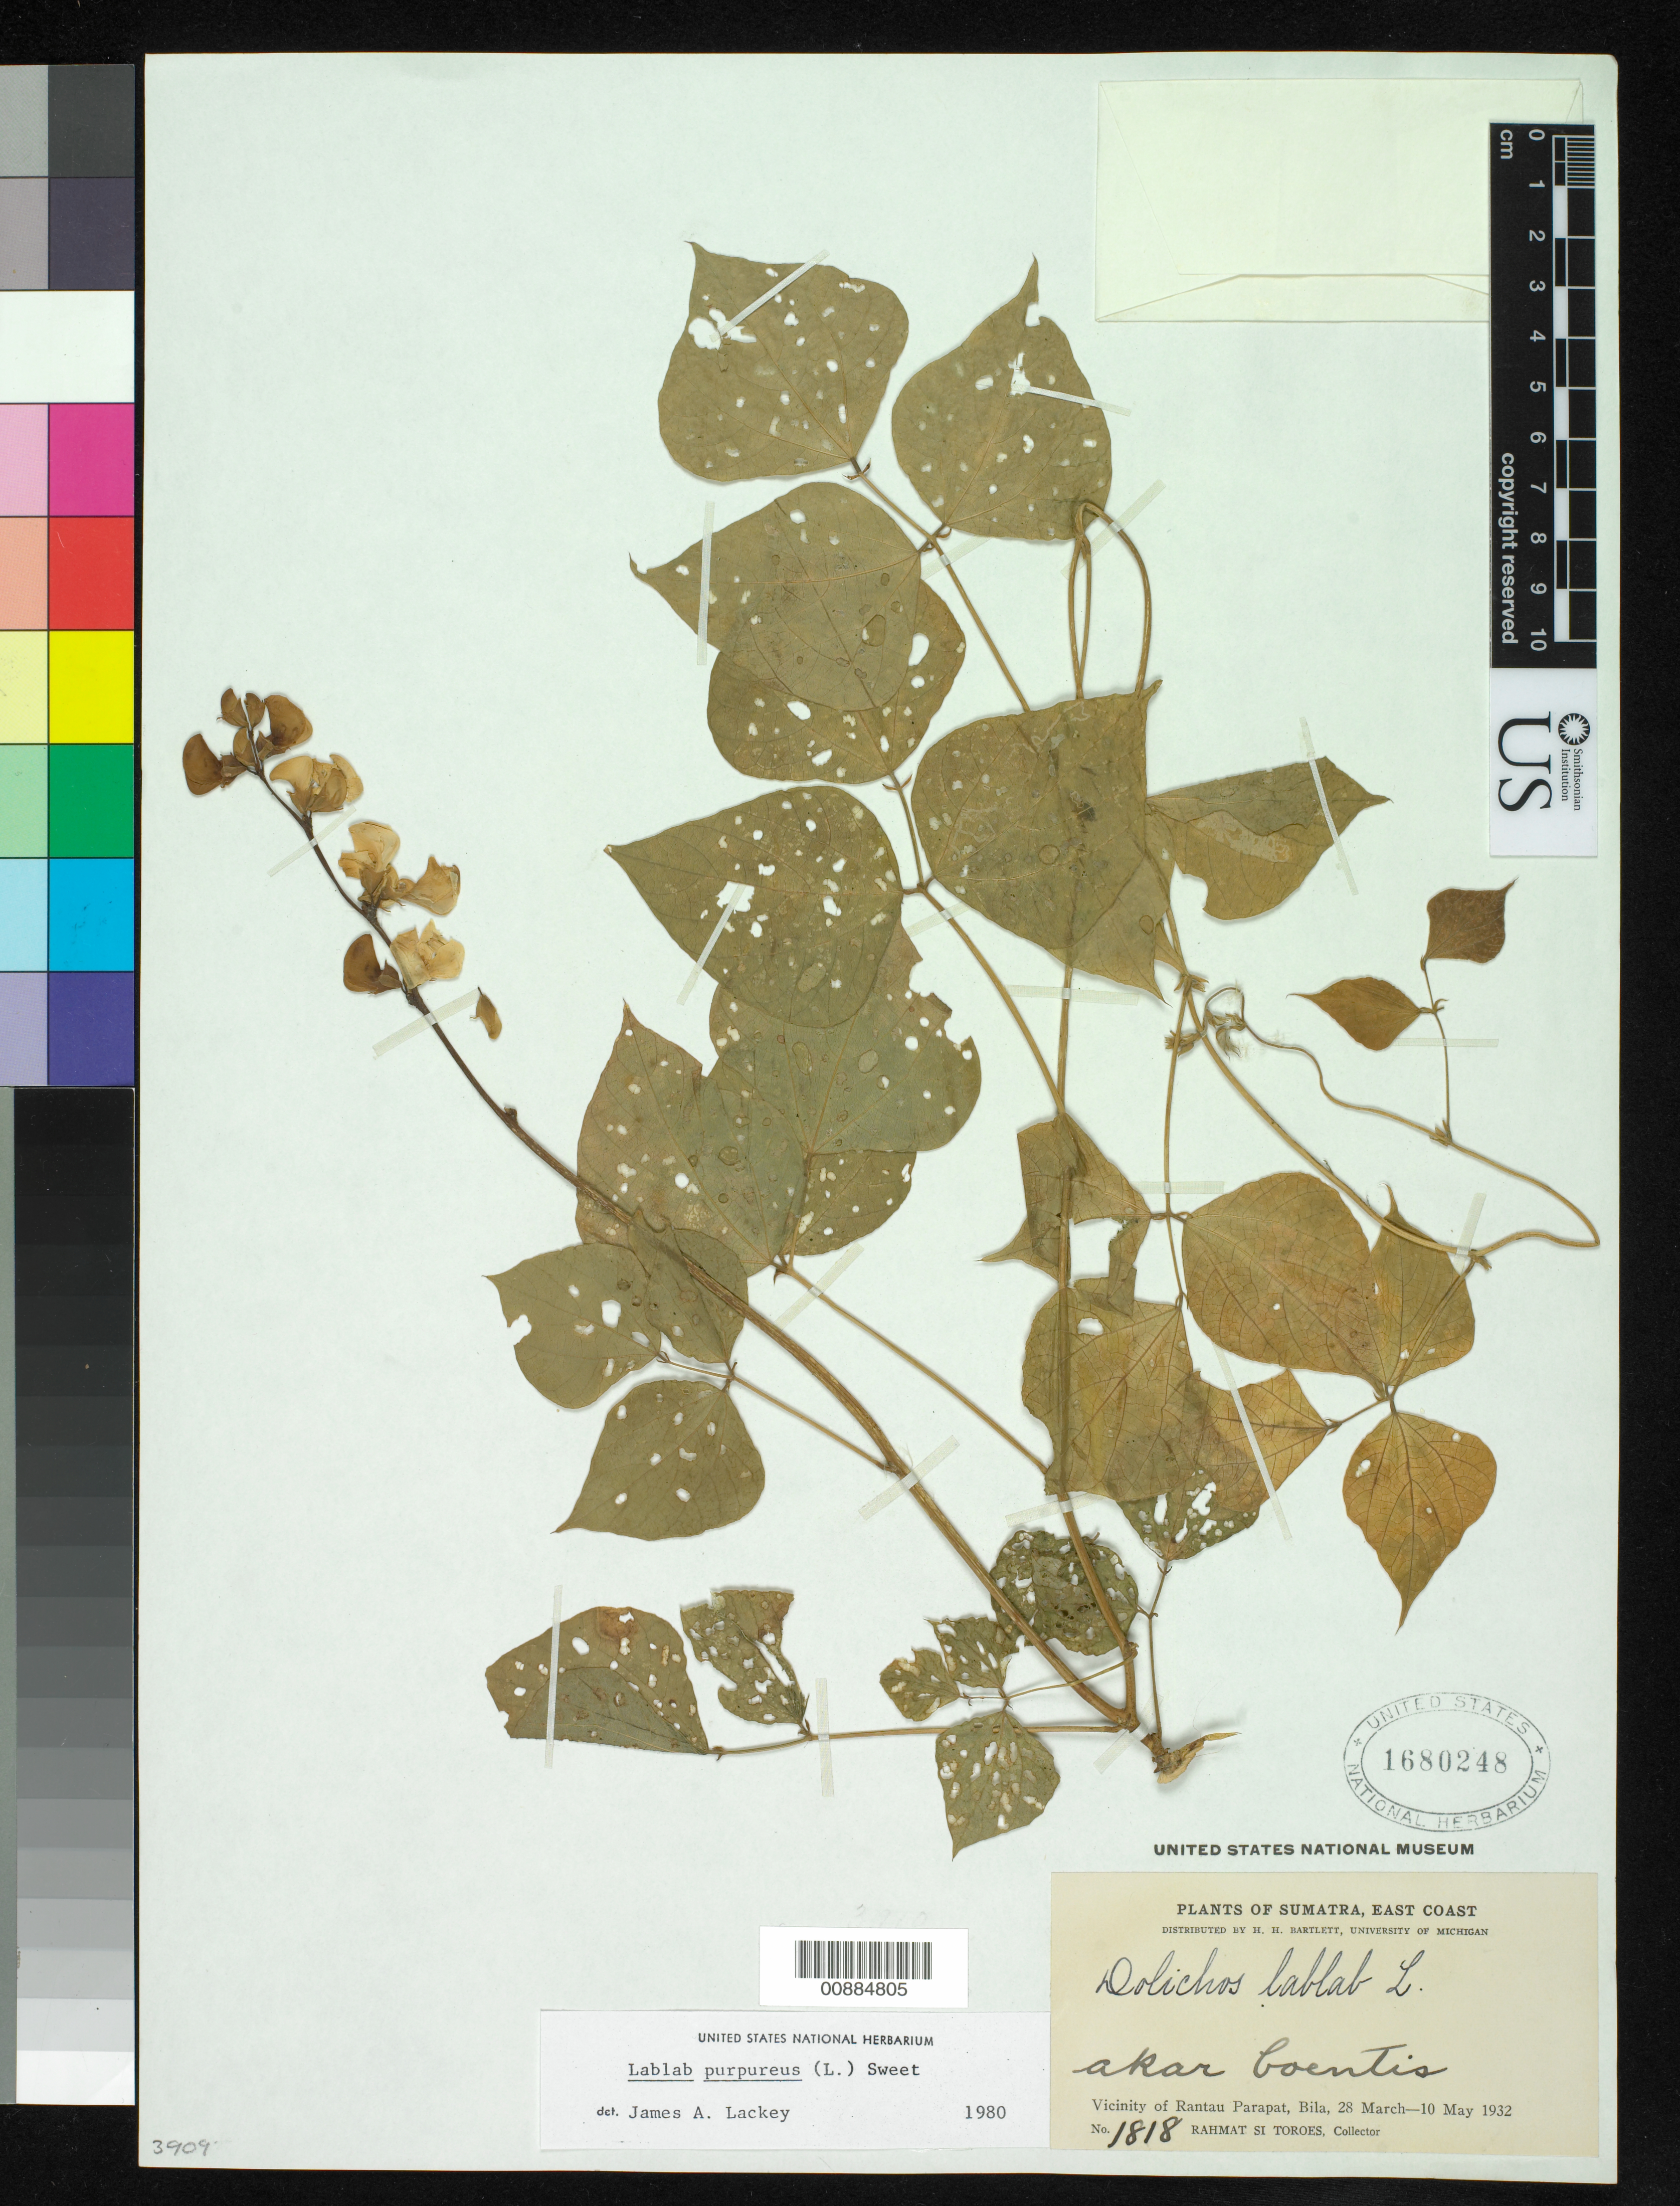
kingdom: Plantae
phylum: Tracheophyta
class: Magnoliopsida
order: Fabales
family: Fabaceae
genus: Lablab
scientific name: Lablab purpureus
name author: (L.) Sweet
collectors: Rahmat Si Boeea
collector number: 1818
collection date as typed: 28 Mar 1932 to 10 May 1932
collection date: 1932-03-28/1932-05-10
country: Indonesia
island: Sumatra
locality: East coast, vicinity of Rantau Parapat, Bila.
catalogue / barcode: US 1680248